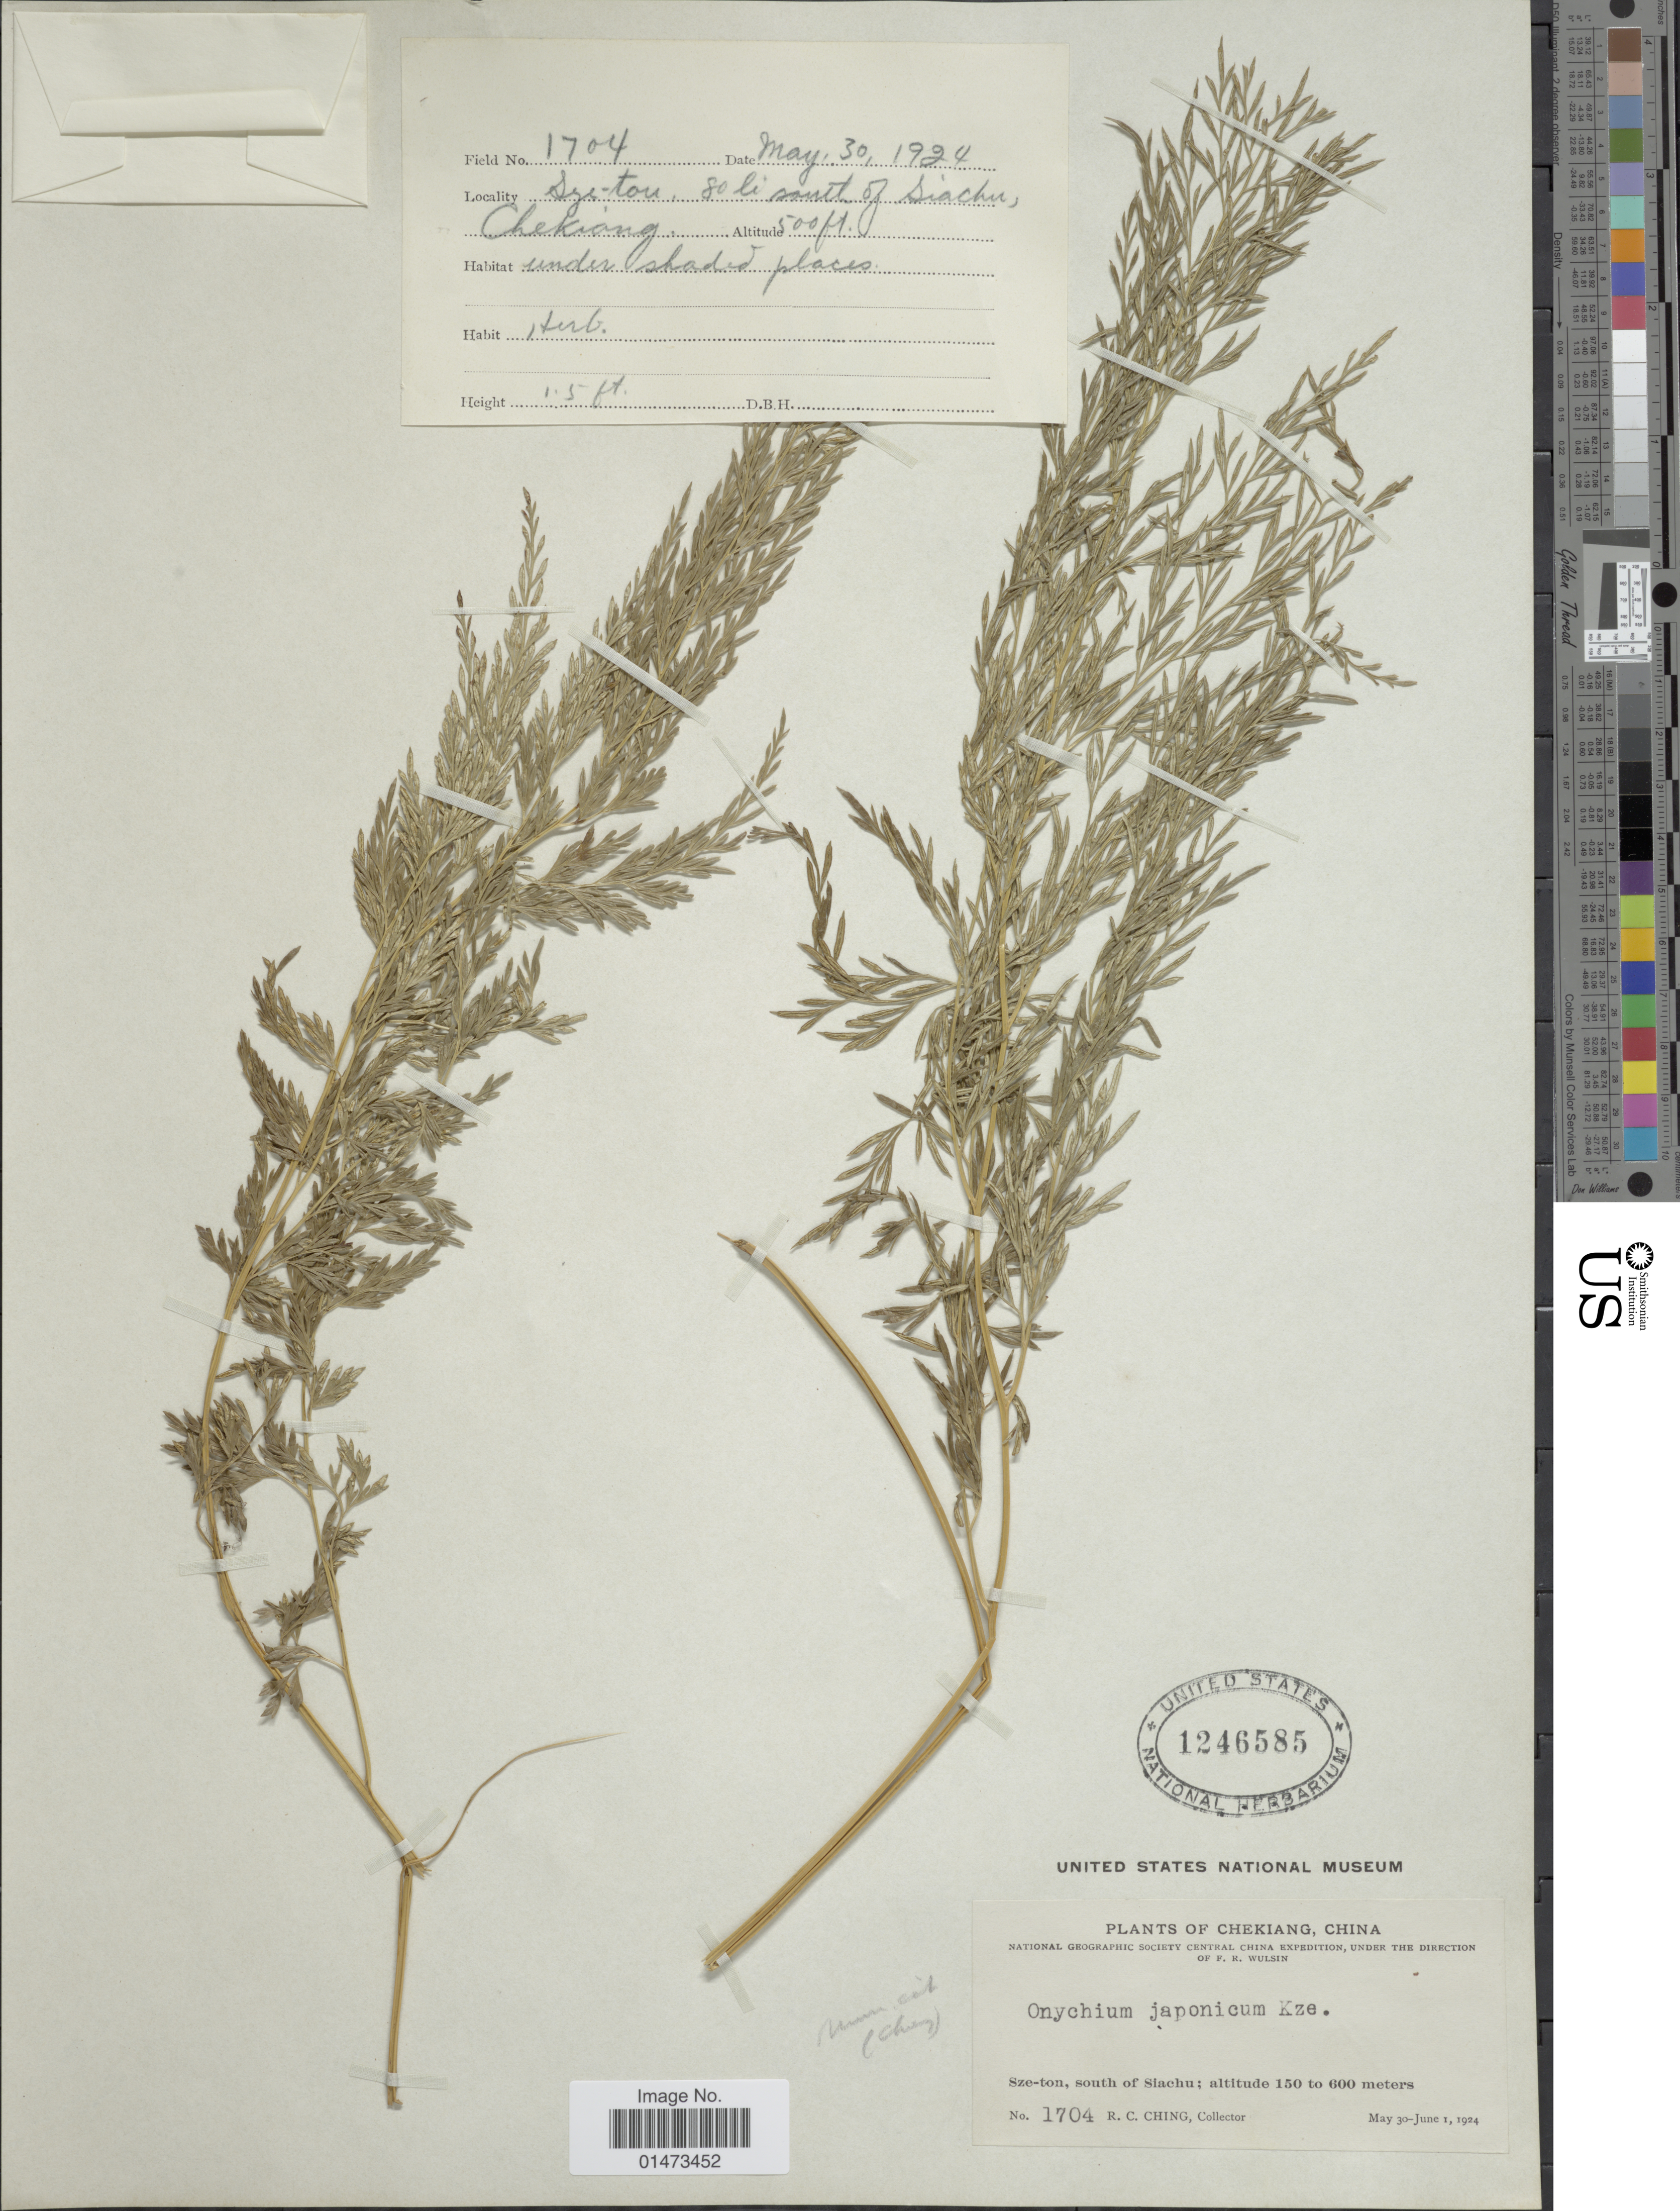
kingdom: Plantae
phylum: Tracheophyta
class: Polypodiopsida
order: Polypodiales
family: Pteridaceae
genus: Onychium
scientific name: Onychium japonicum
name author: (Thunb.) Kunze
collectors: R. C. Ching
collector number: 1704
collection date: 1924-05-30/1924-06-01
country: China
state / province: Zhejiang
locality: Chekiang province, Sze-ton, south of Siachu.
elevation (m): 150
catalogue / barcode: US 1246585